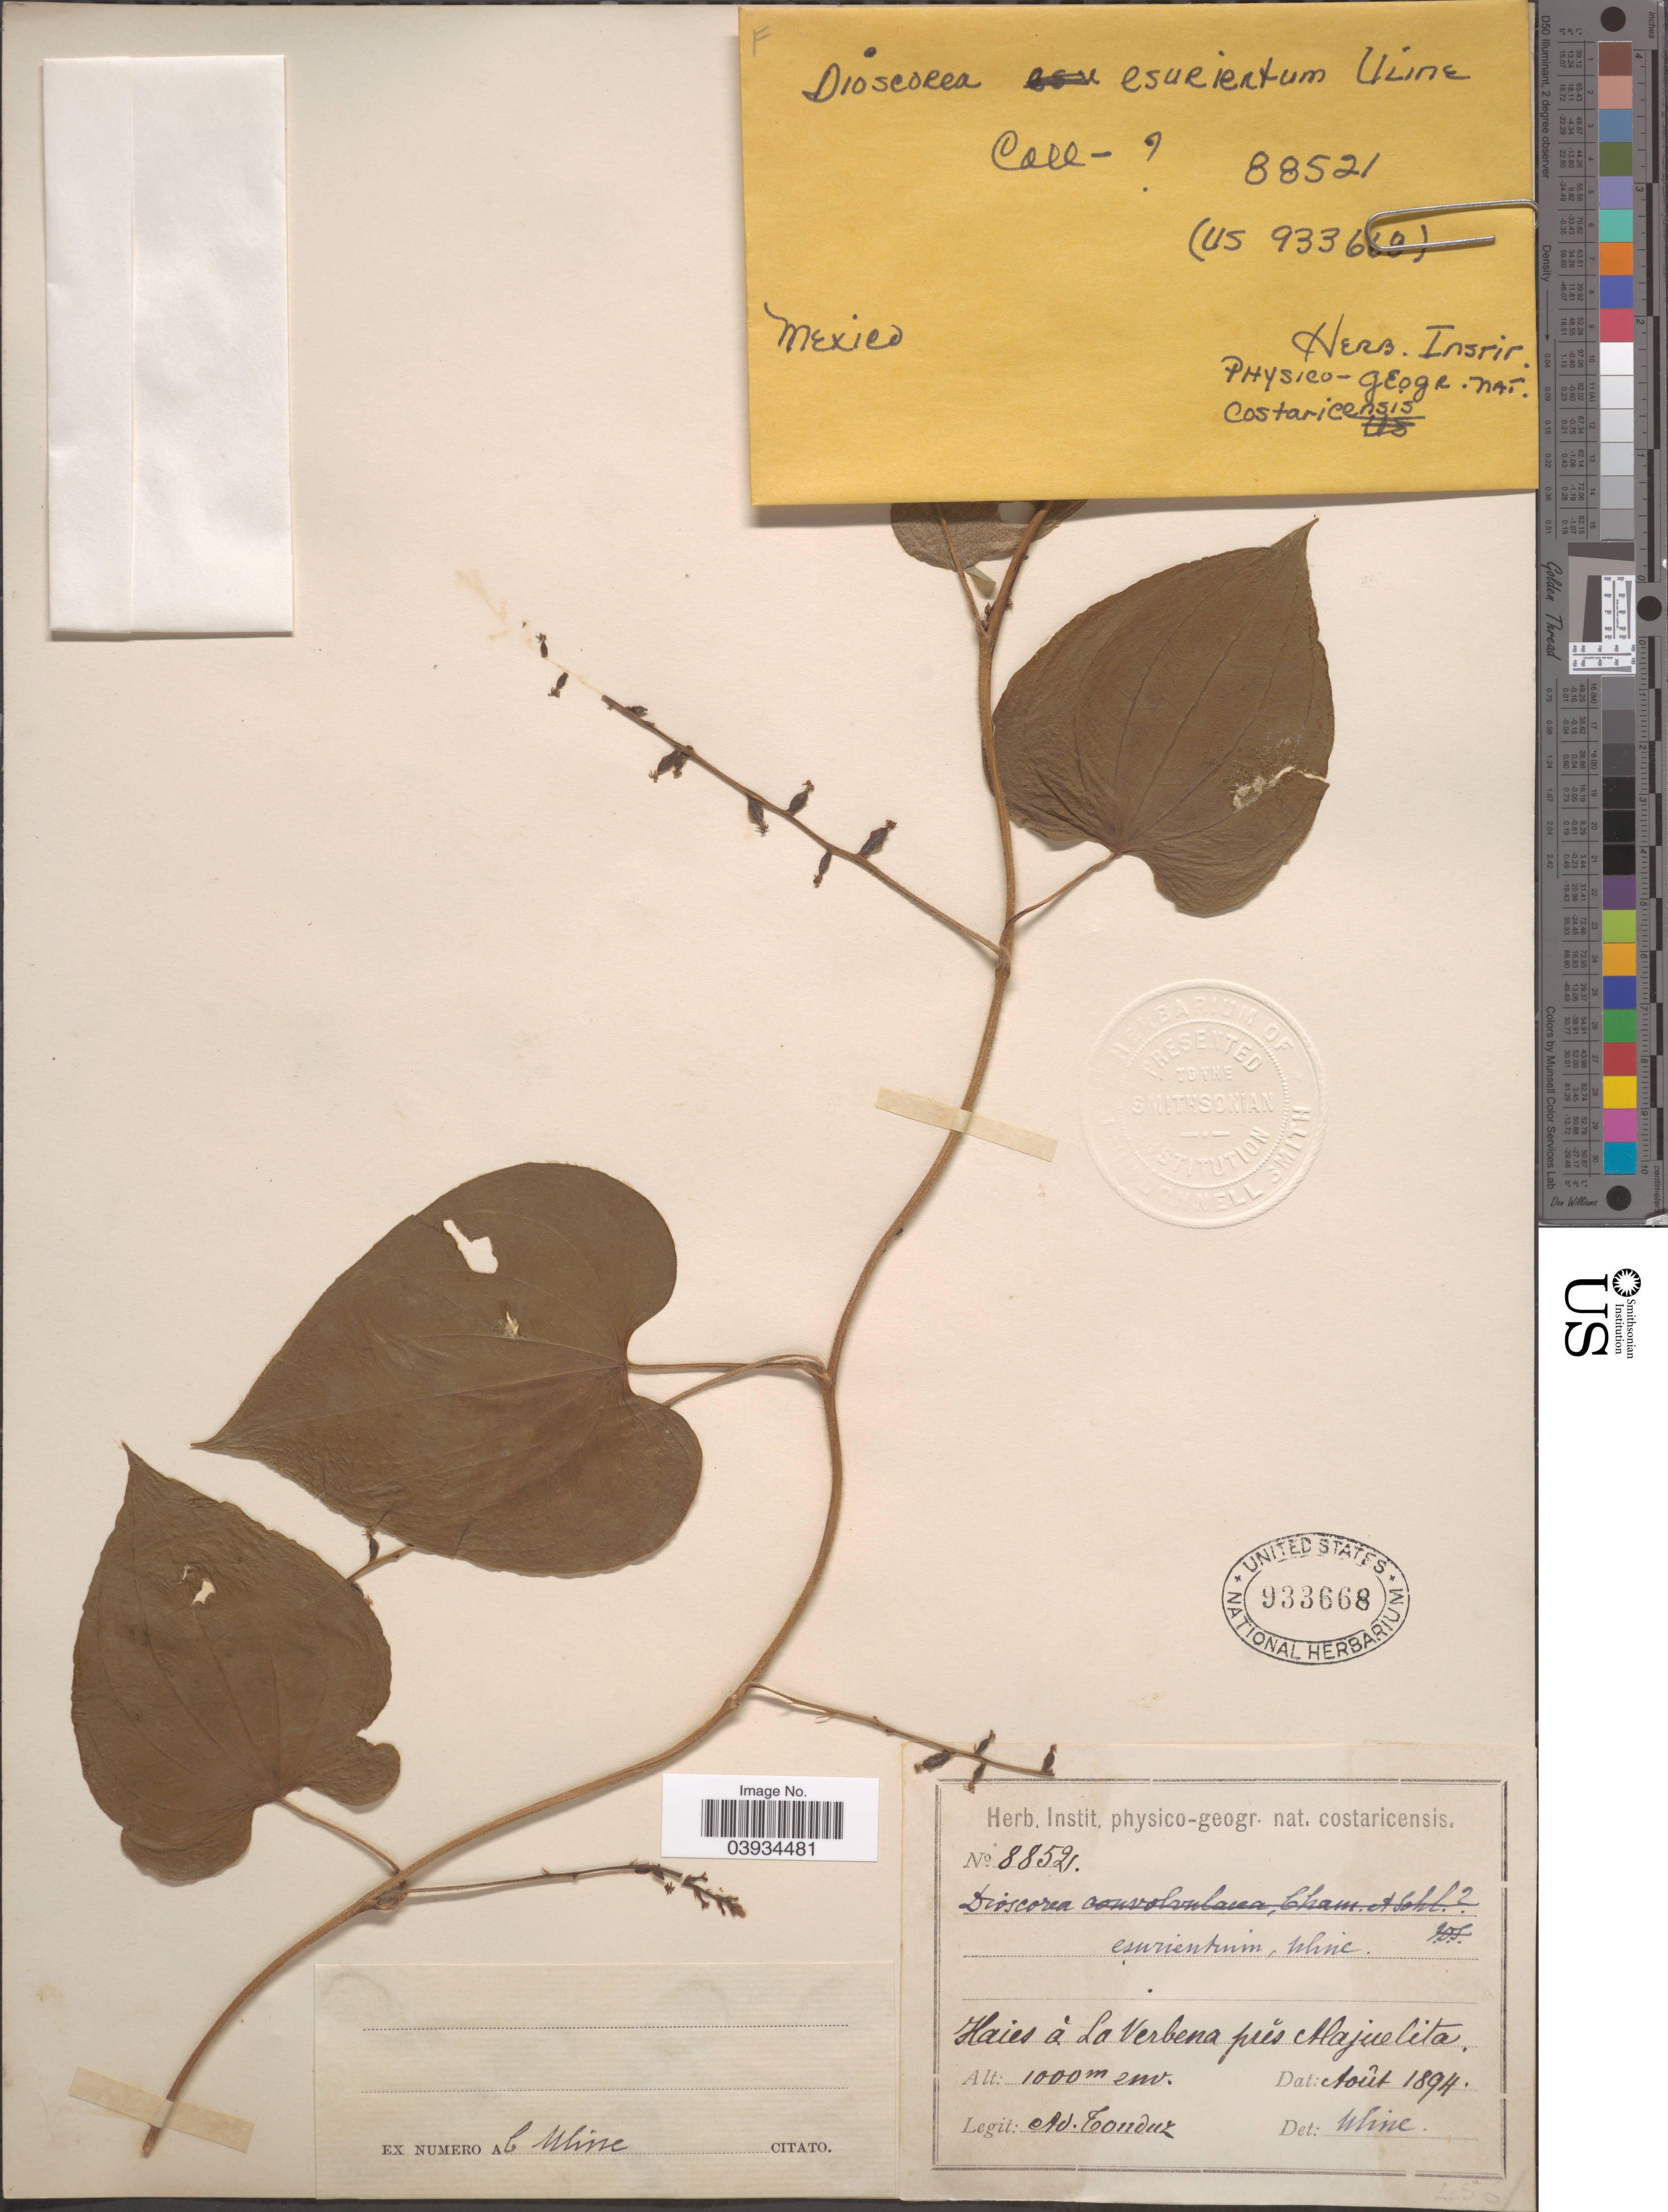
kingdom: Plantae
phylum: Tracheophyta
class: Liliopsida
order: Dioscoreales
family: Dioscoreaceae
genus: Dioscorea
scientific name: Dioscorea convolvulacea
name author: Schltdl. & Cham.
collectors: A. Tonduz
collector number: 8852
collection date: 1894-08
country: Costa Rica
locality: Haies á La Verbena prés Alajuelita.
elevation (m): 1000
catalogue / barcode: US 933668